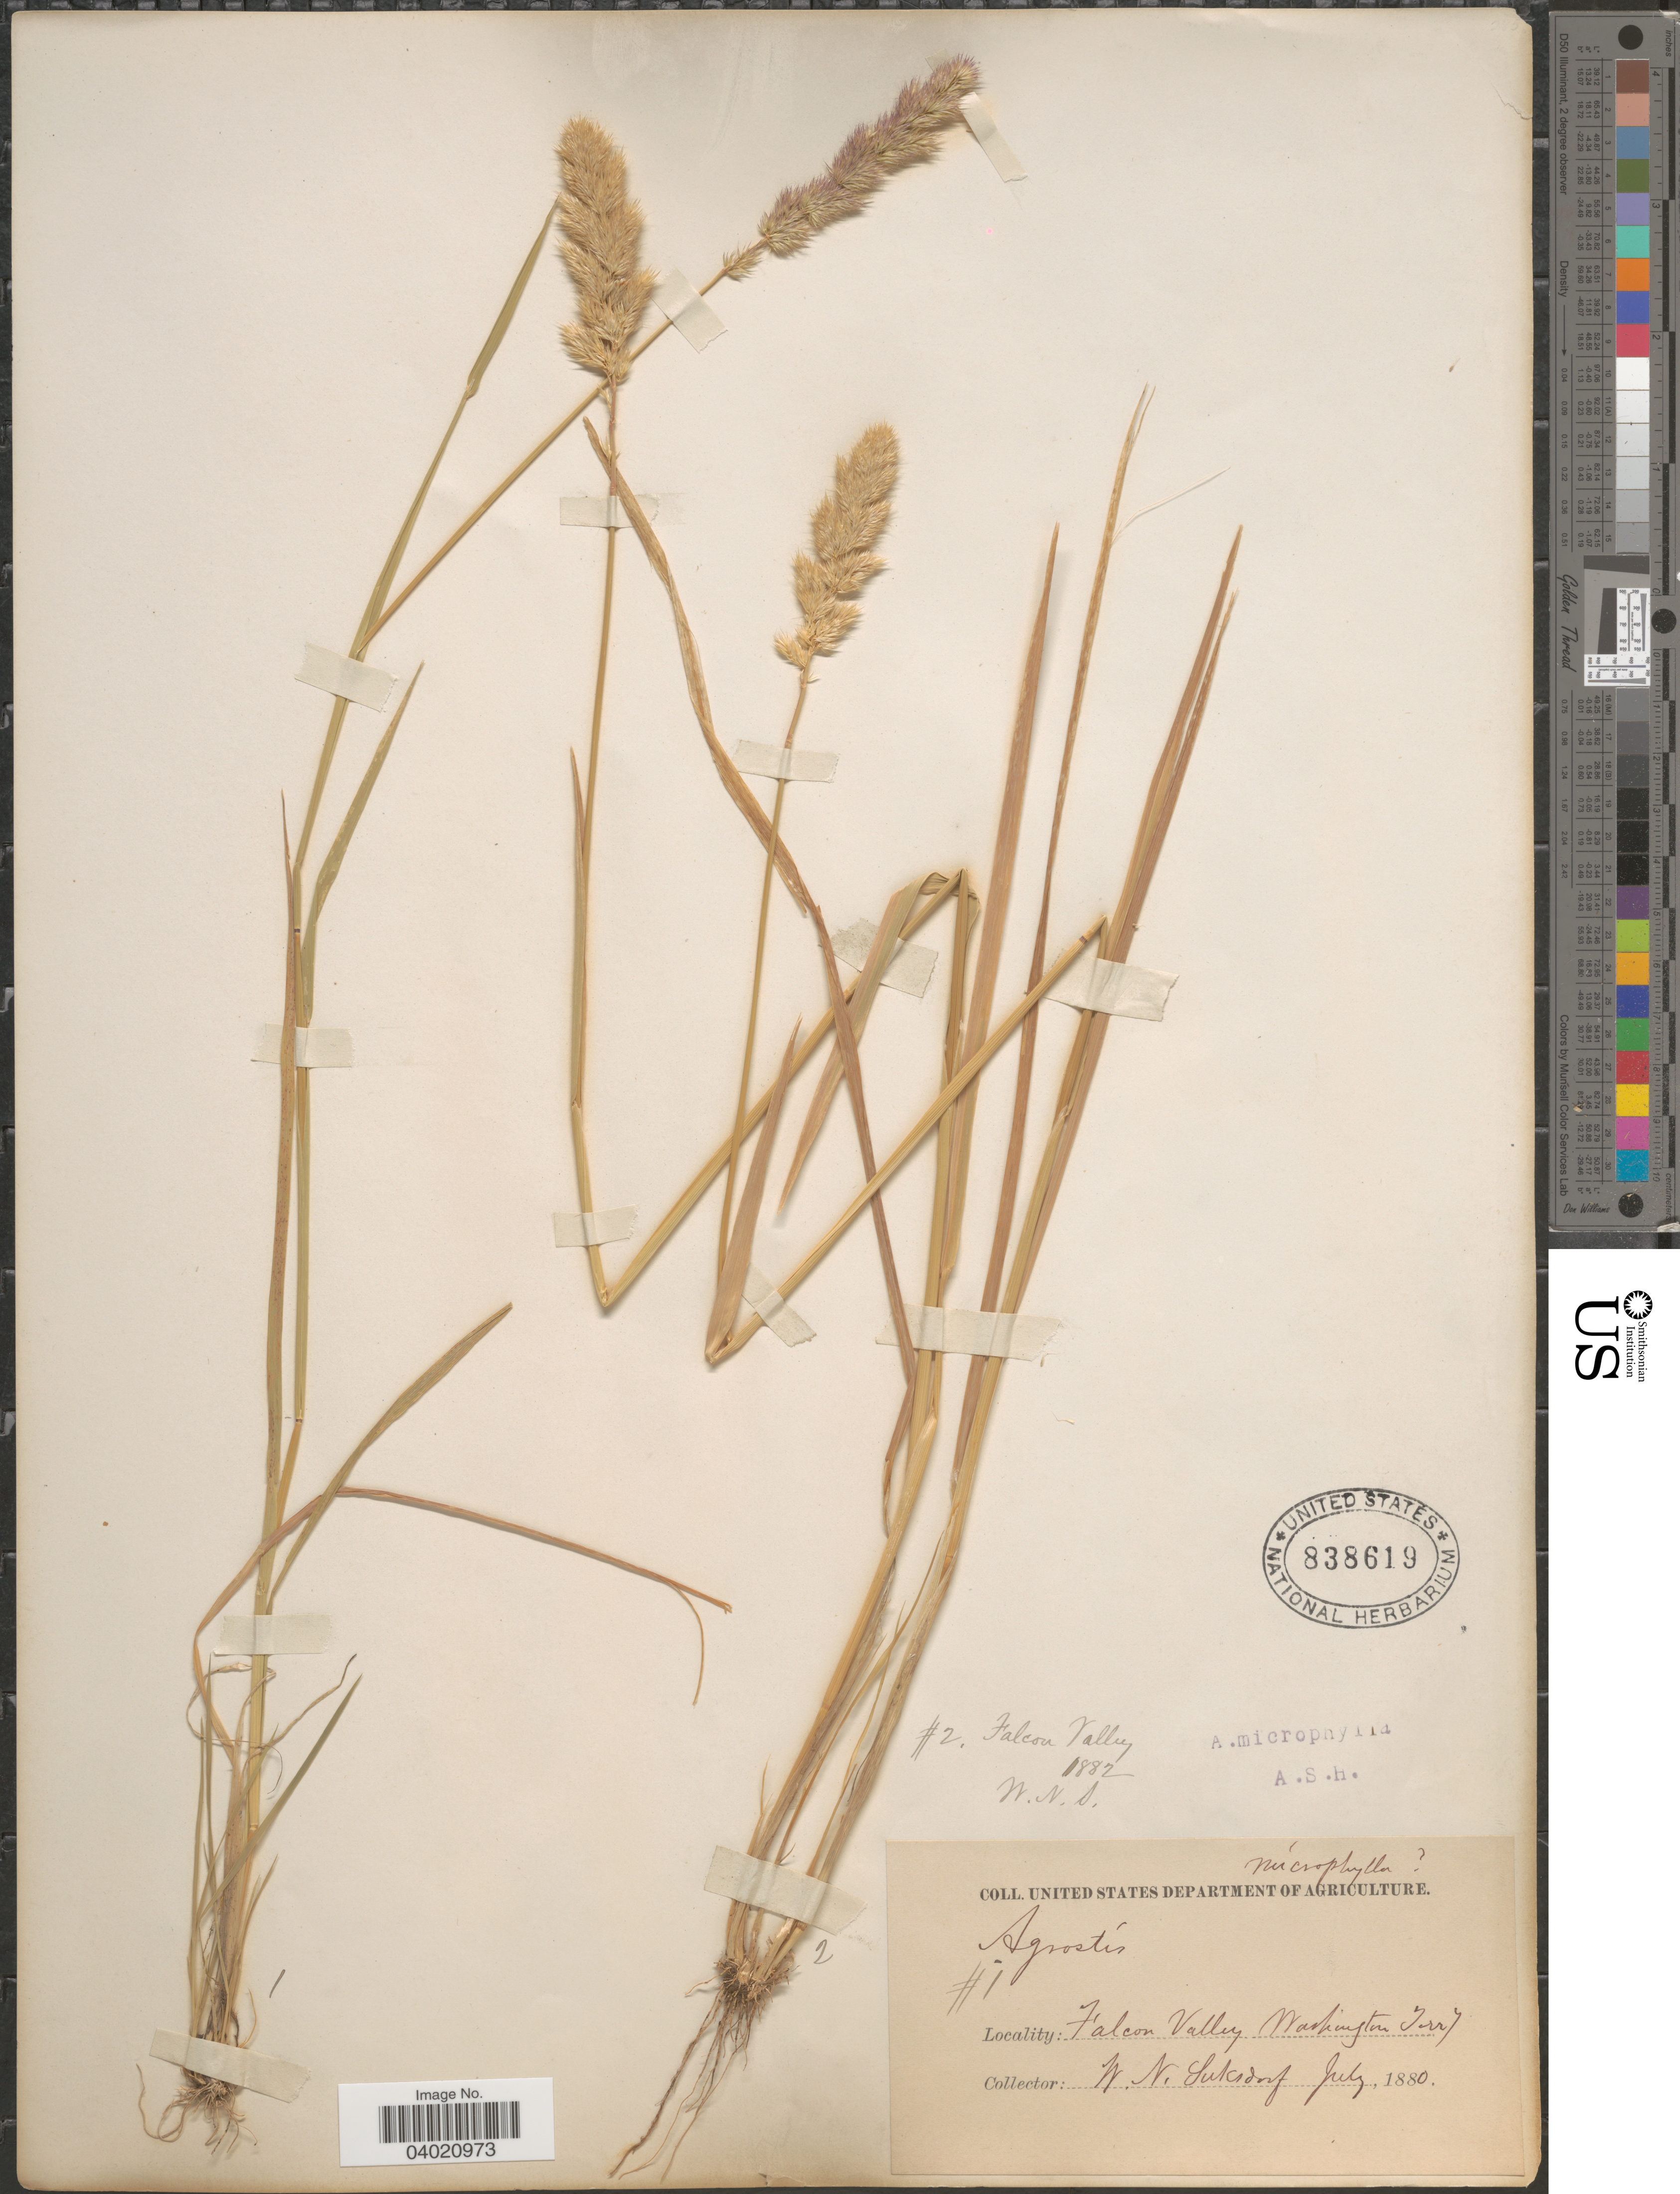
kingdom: Plantae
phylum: Tracheophyta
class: Liliopsida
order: Poales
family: Poaceae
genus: Agrostis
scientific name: Agrostis microphylla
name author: Steud.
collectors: W. N. Suksdorf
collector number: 1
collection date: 1880-07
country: United States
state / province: Washington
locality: Falcon Valley, Washington Trry.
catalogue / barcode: US 838619